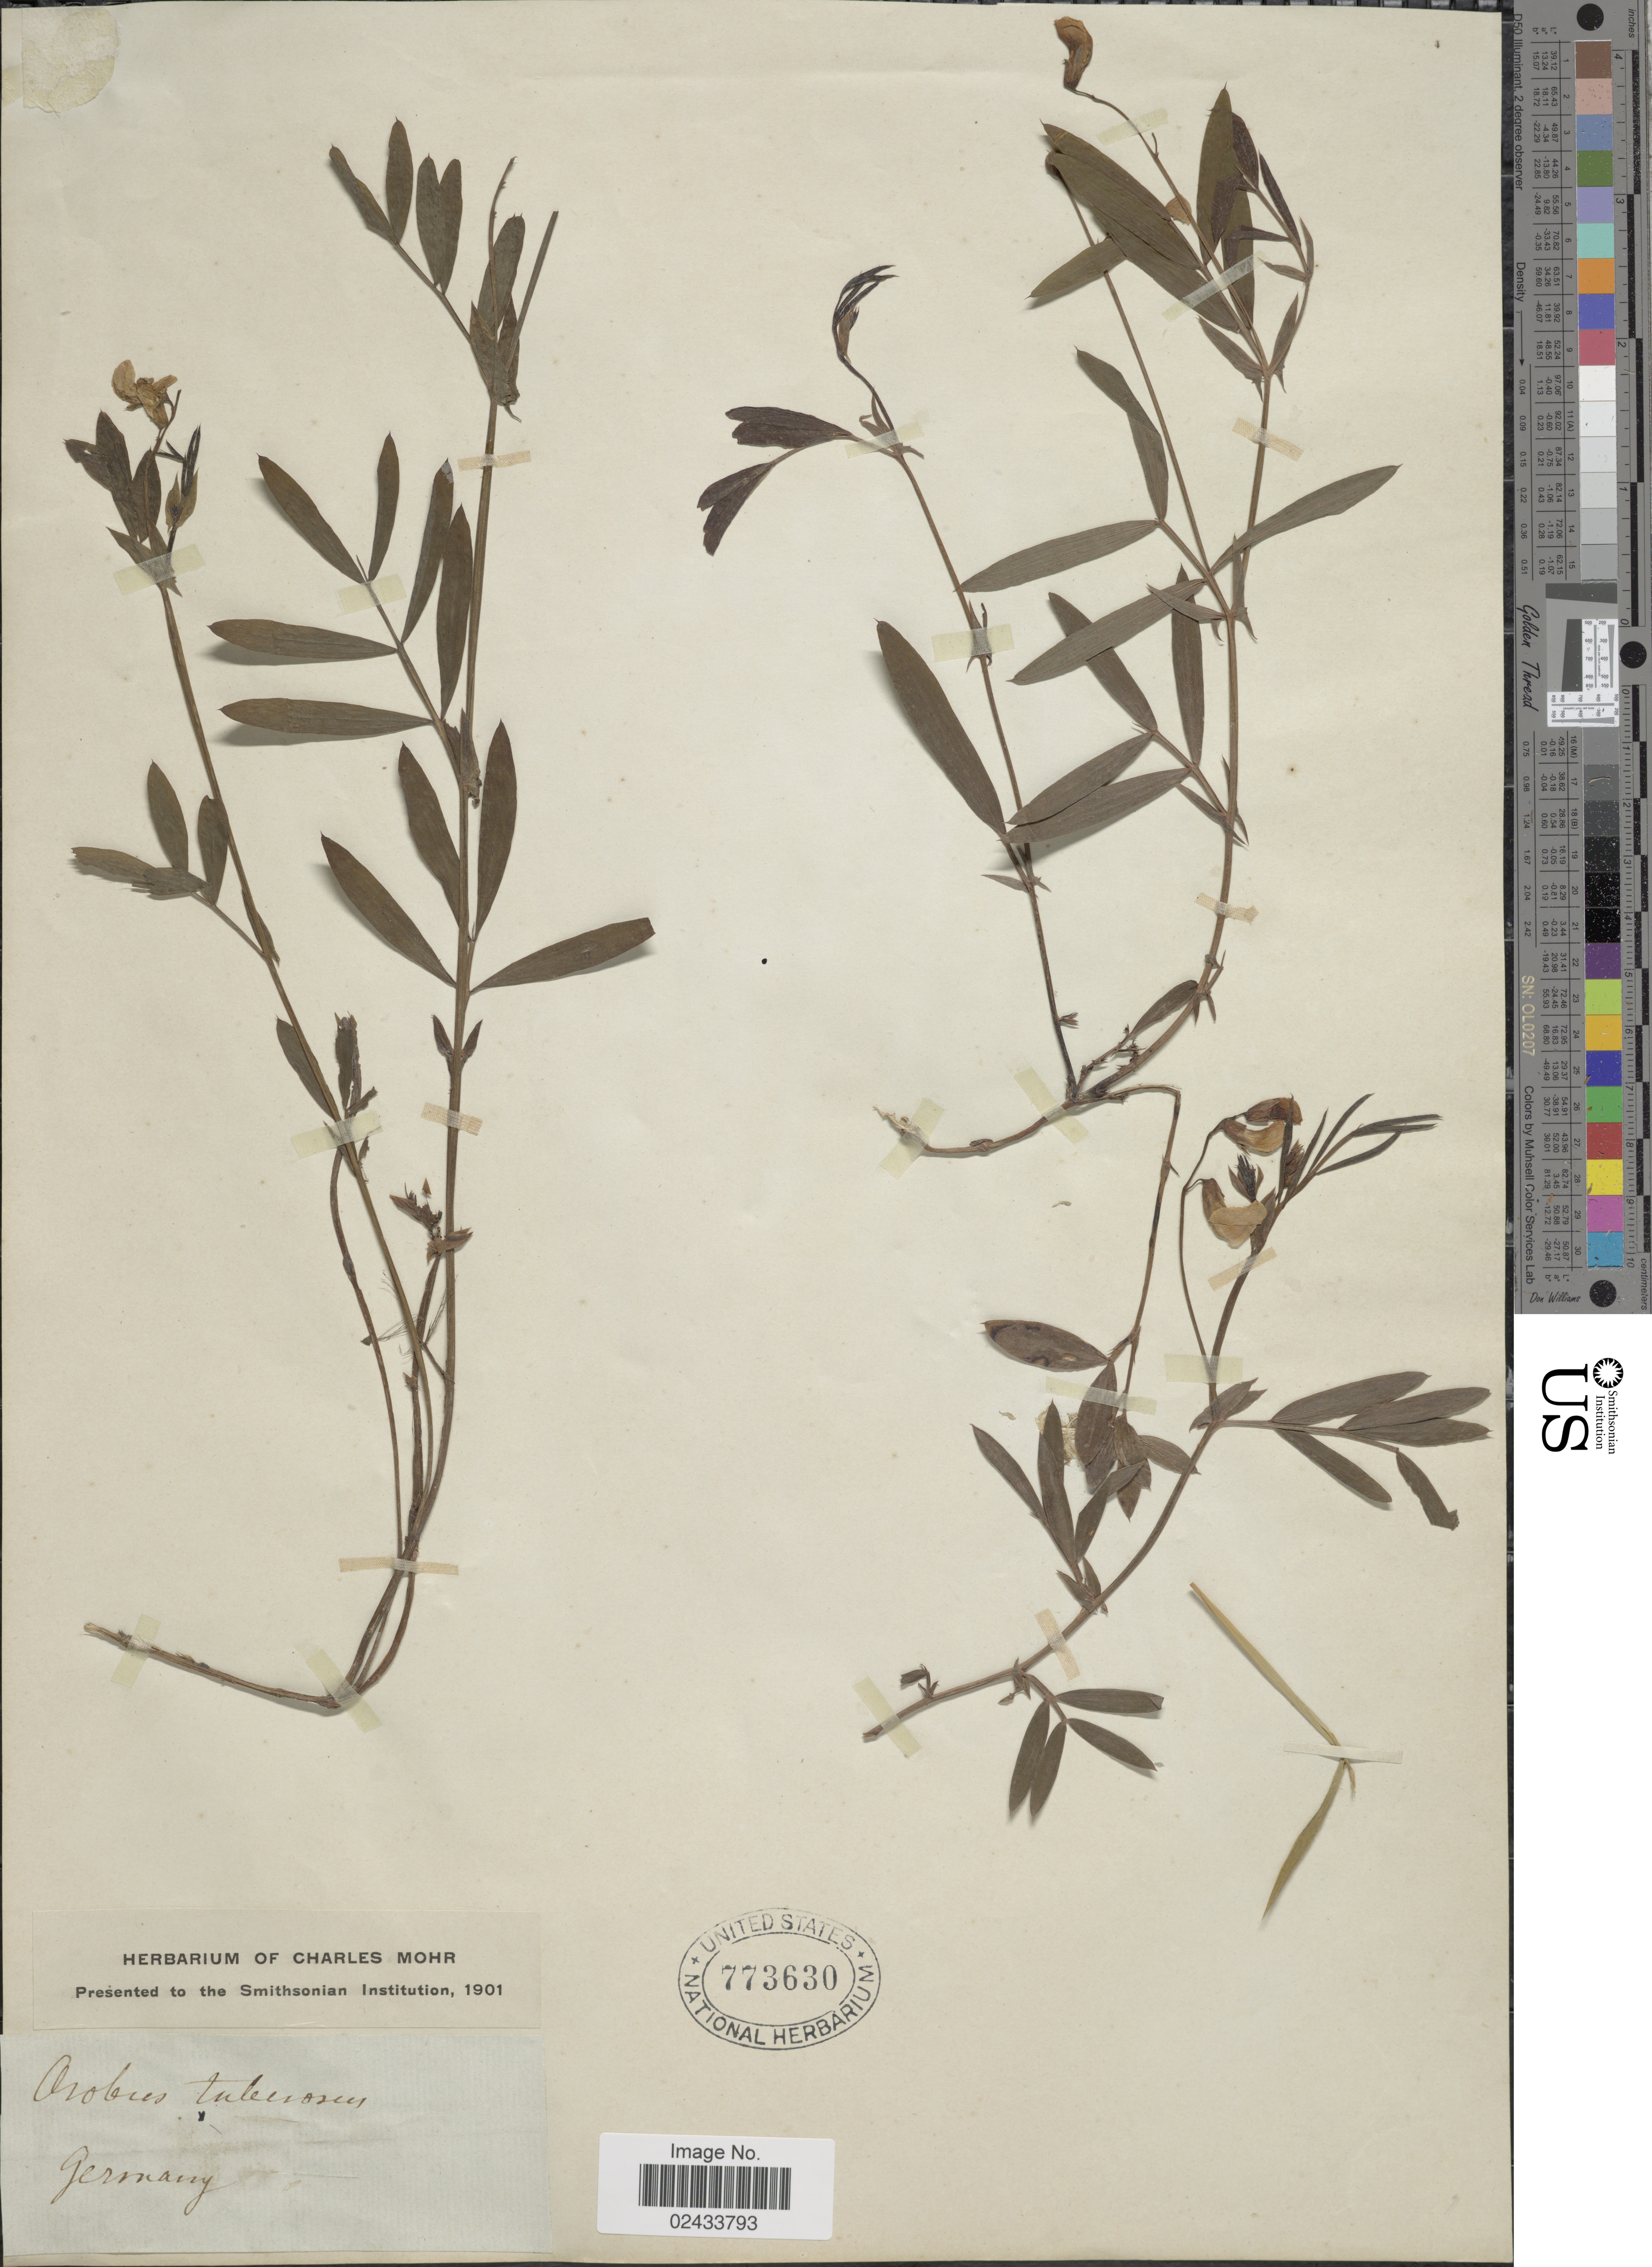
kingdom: Plantae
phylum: Tracheophyta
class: Magnoliopsida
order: Fabales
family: Fabaceae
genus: Lathyrus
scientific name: Lathyrus sp.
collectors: ex herb. Charles Mohr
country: Germany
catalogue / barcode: US 773630